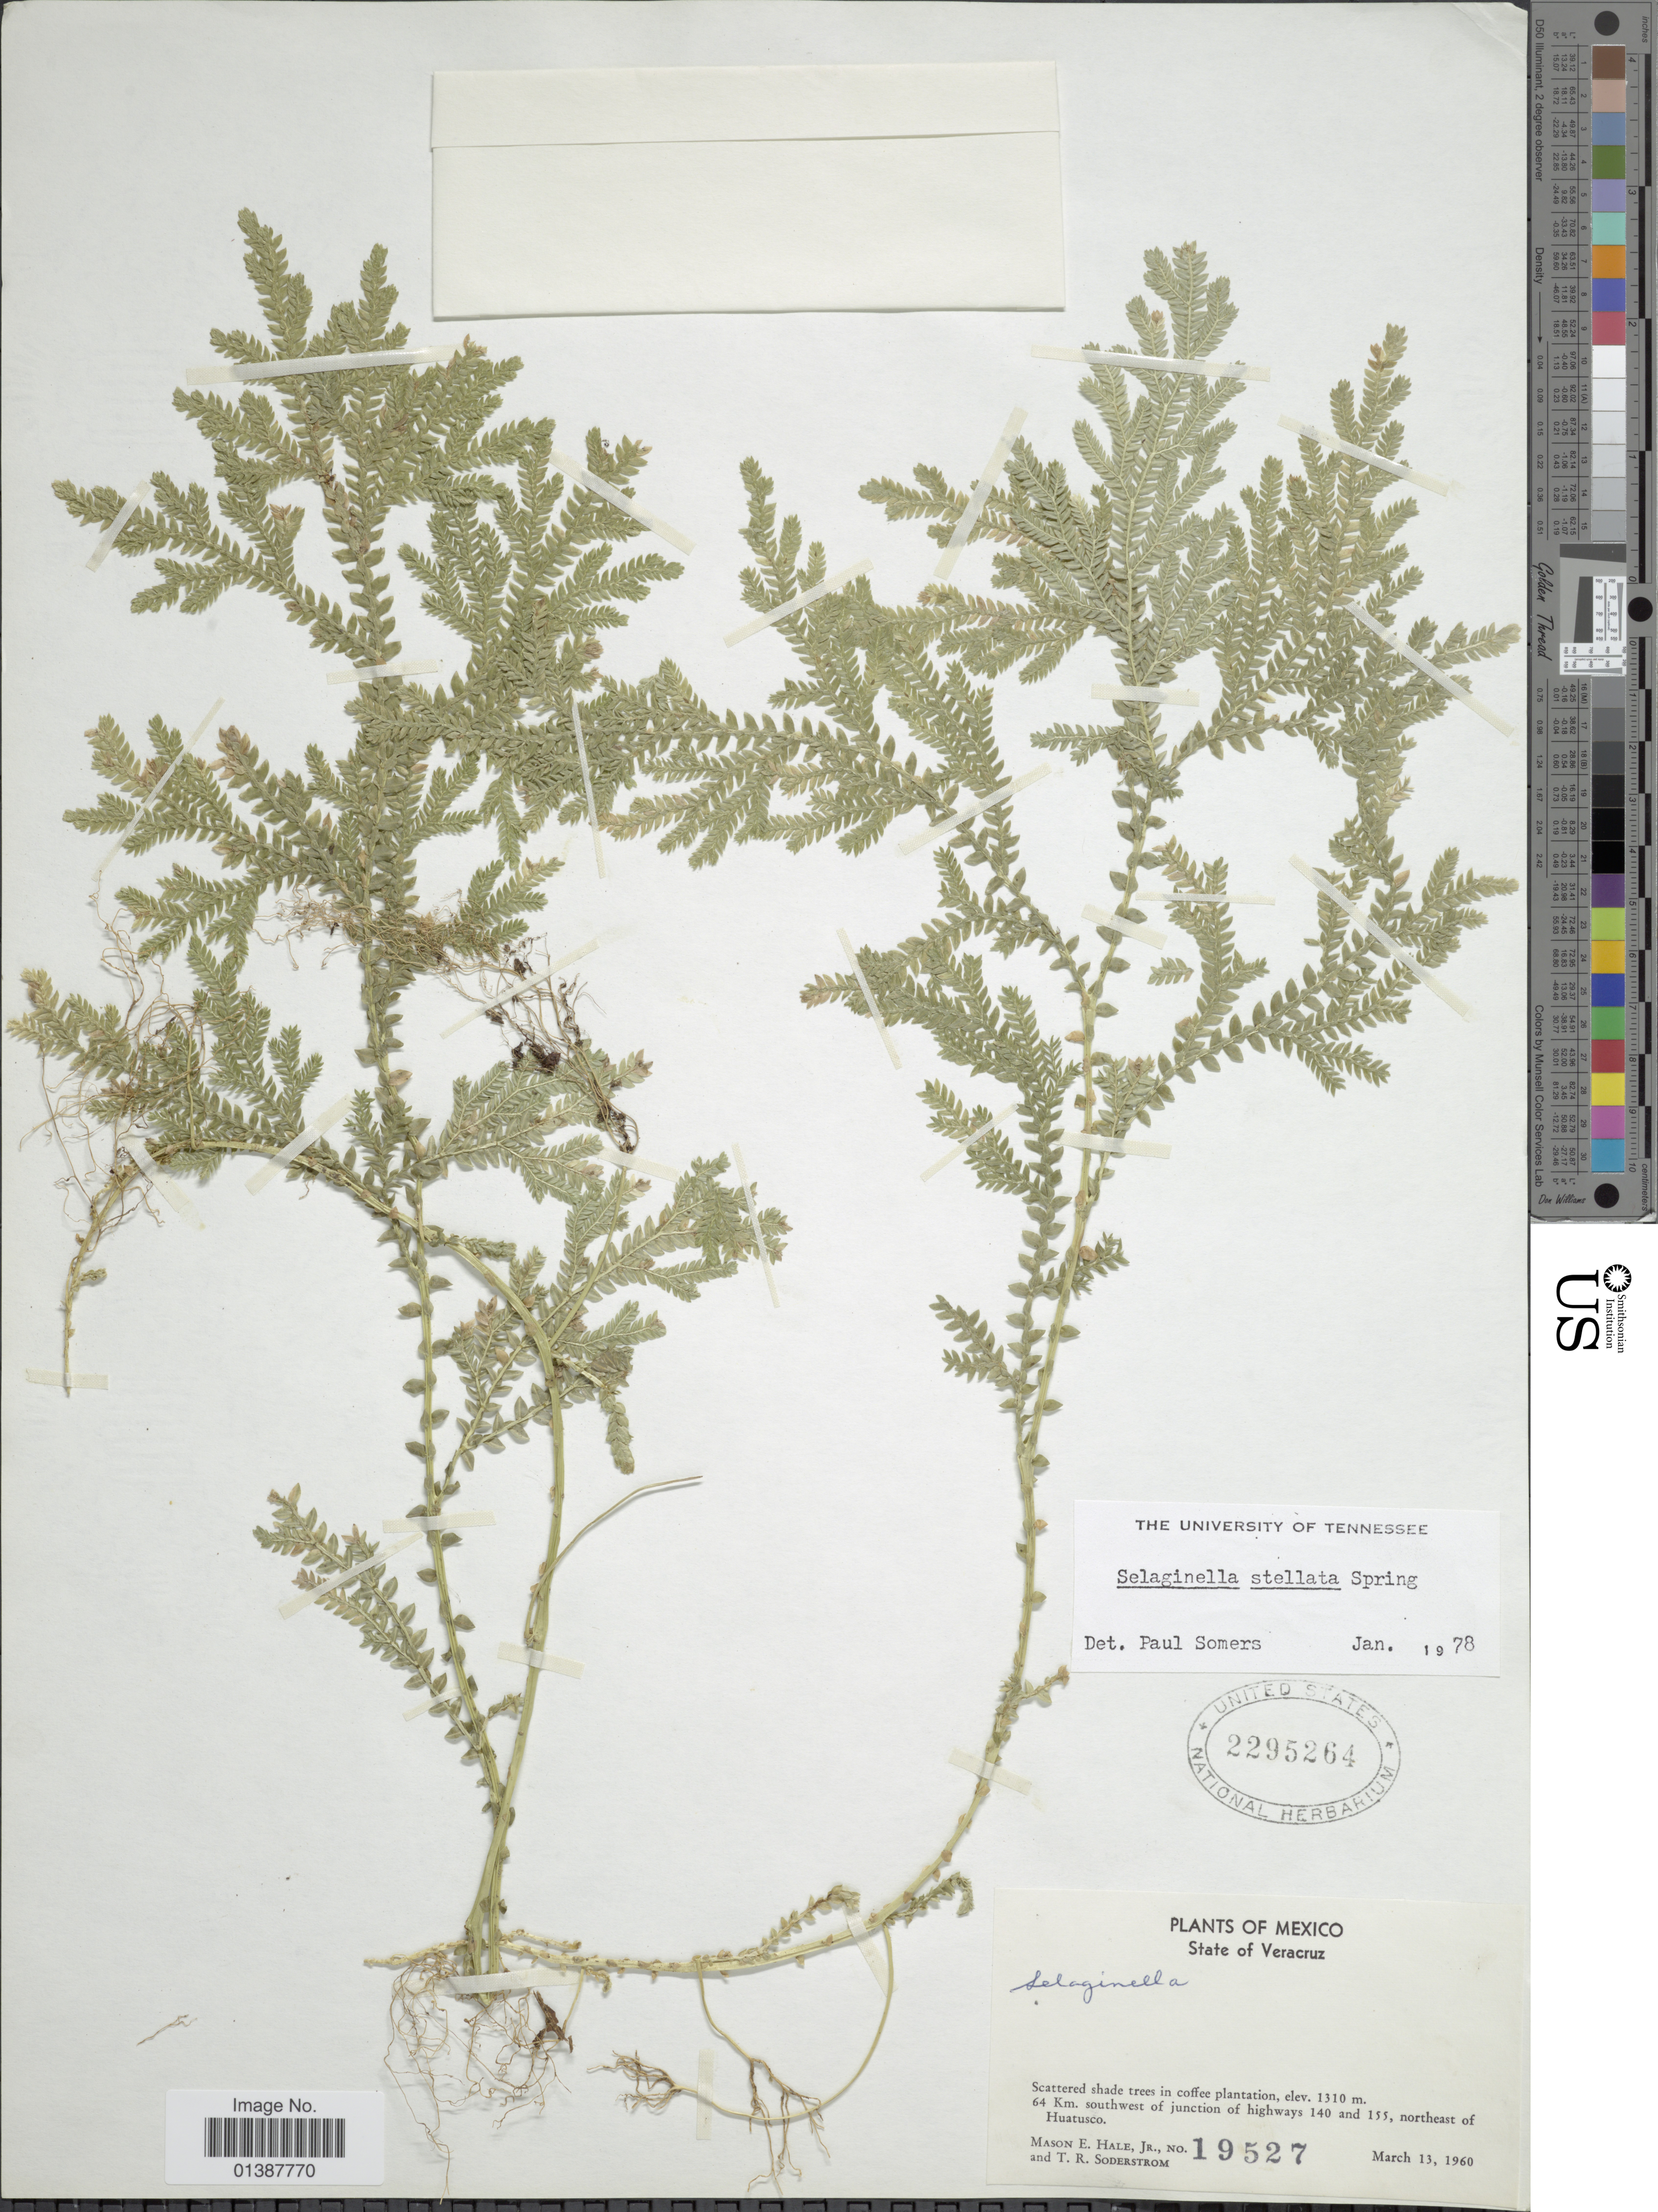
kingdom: Plantae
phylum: Tracheophyta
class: Lycopodiopsida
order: Selaginellales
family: Selaginellaceae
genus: Selaginella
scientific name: Selaginella galeottii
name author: Spring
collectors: M. Hale & T. R. Soderstrom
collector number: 19527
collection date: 1960-03-13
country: Mexico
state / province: Veracruz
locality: State of Veracruz, 64 km southwest junction of highways 140 and 155, northeast of Huatusco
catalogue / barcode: US 2295264